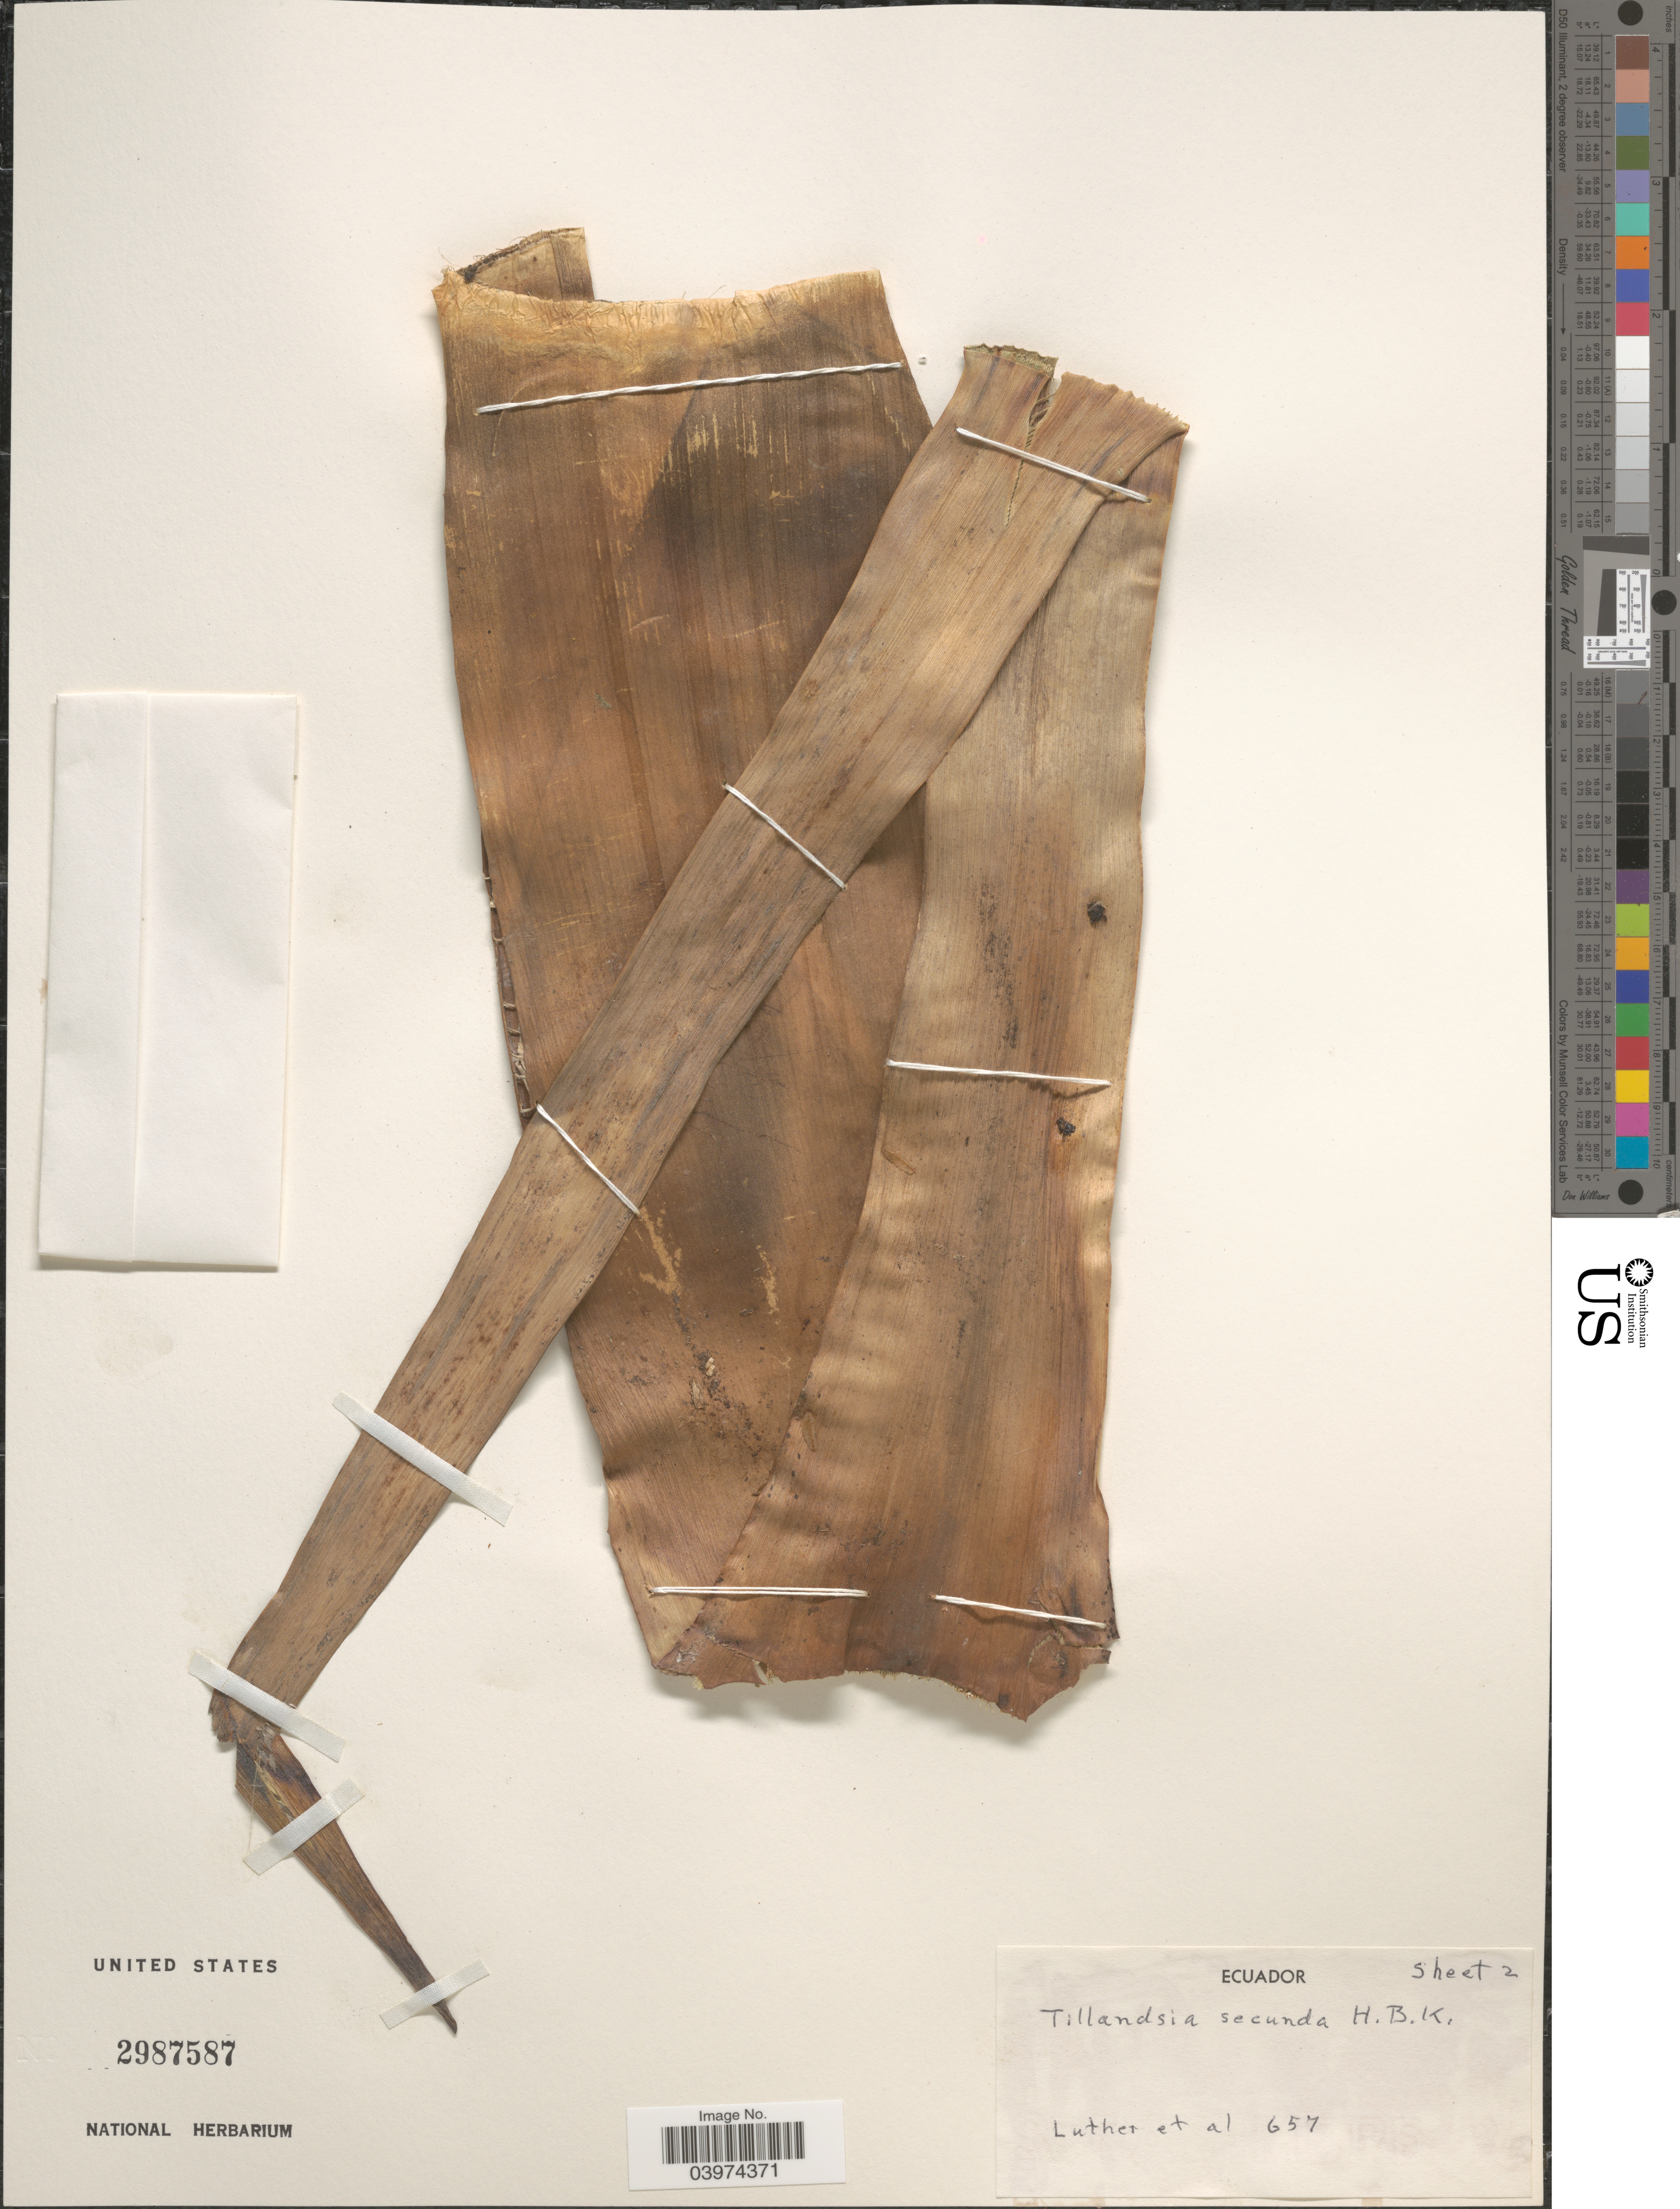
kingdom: Plantae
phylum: Tracheophyta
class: Liliopsida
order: Poales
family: Bromeliaceae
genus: Tillandsia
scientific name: Tillandsia secunda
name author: Kunth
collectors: -- Luther & et al.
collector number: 657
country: Ecuador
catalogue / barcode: US 2987587